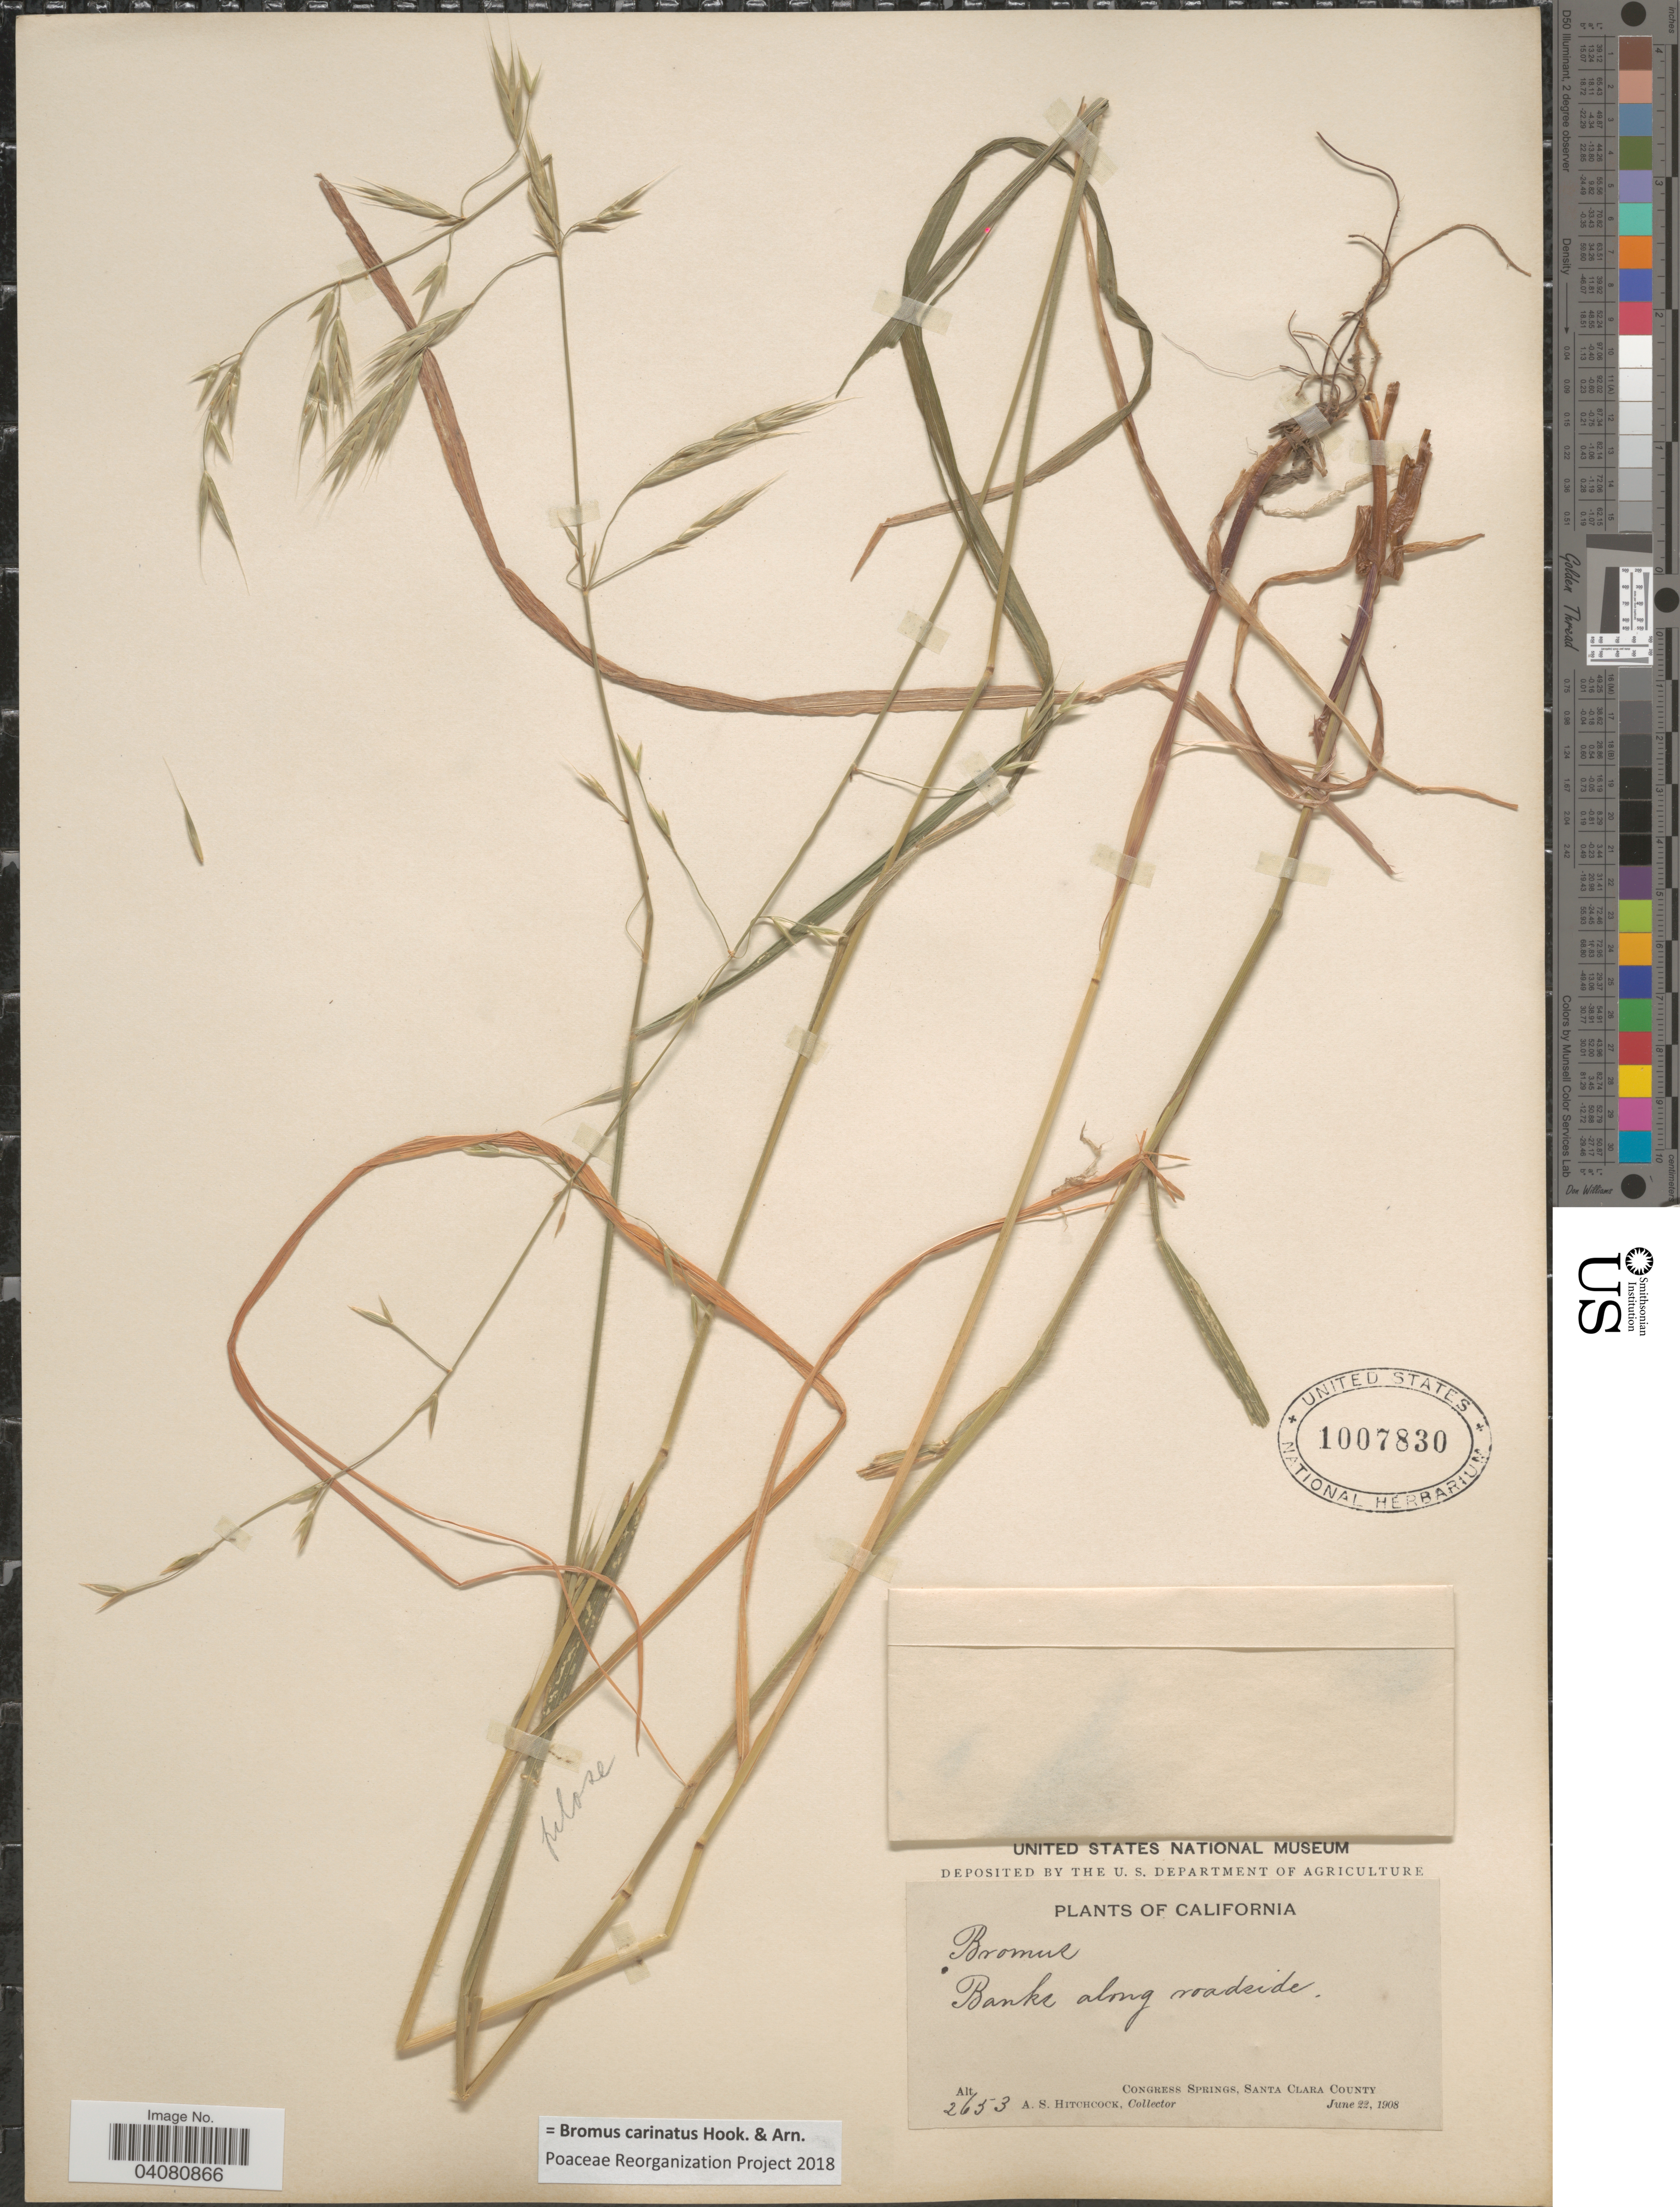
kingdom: Plantae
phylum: Tracheophyta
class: Liliopsida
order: Poales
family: Poaceae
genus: Bromus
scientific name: Bromus carinatus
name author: Hook. & Arn.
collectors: A. S. Hitchcock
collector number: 2653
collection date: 1908-06-22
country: United States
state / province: California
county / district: Santa Clara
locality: Banks along roadside. Congress Springs, Santa Clara County.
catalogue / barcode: US 1007830